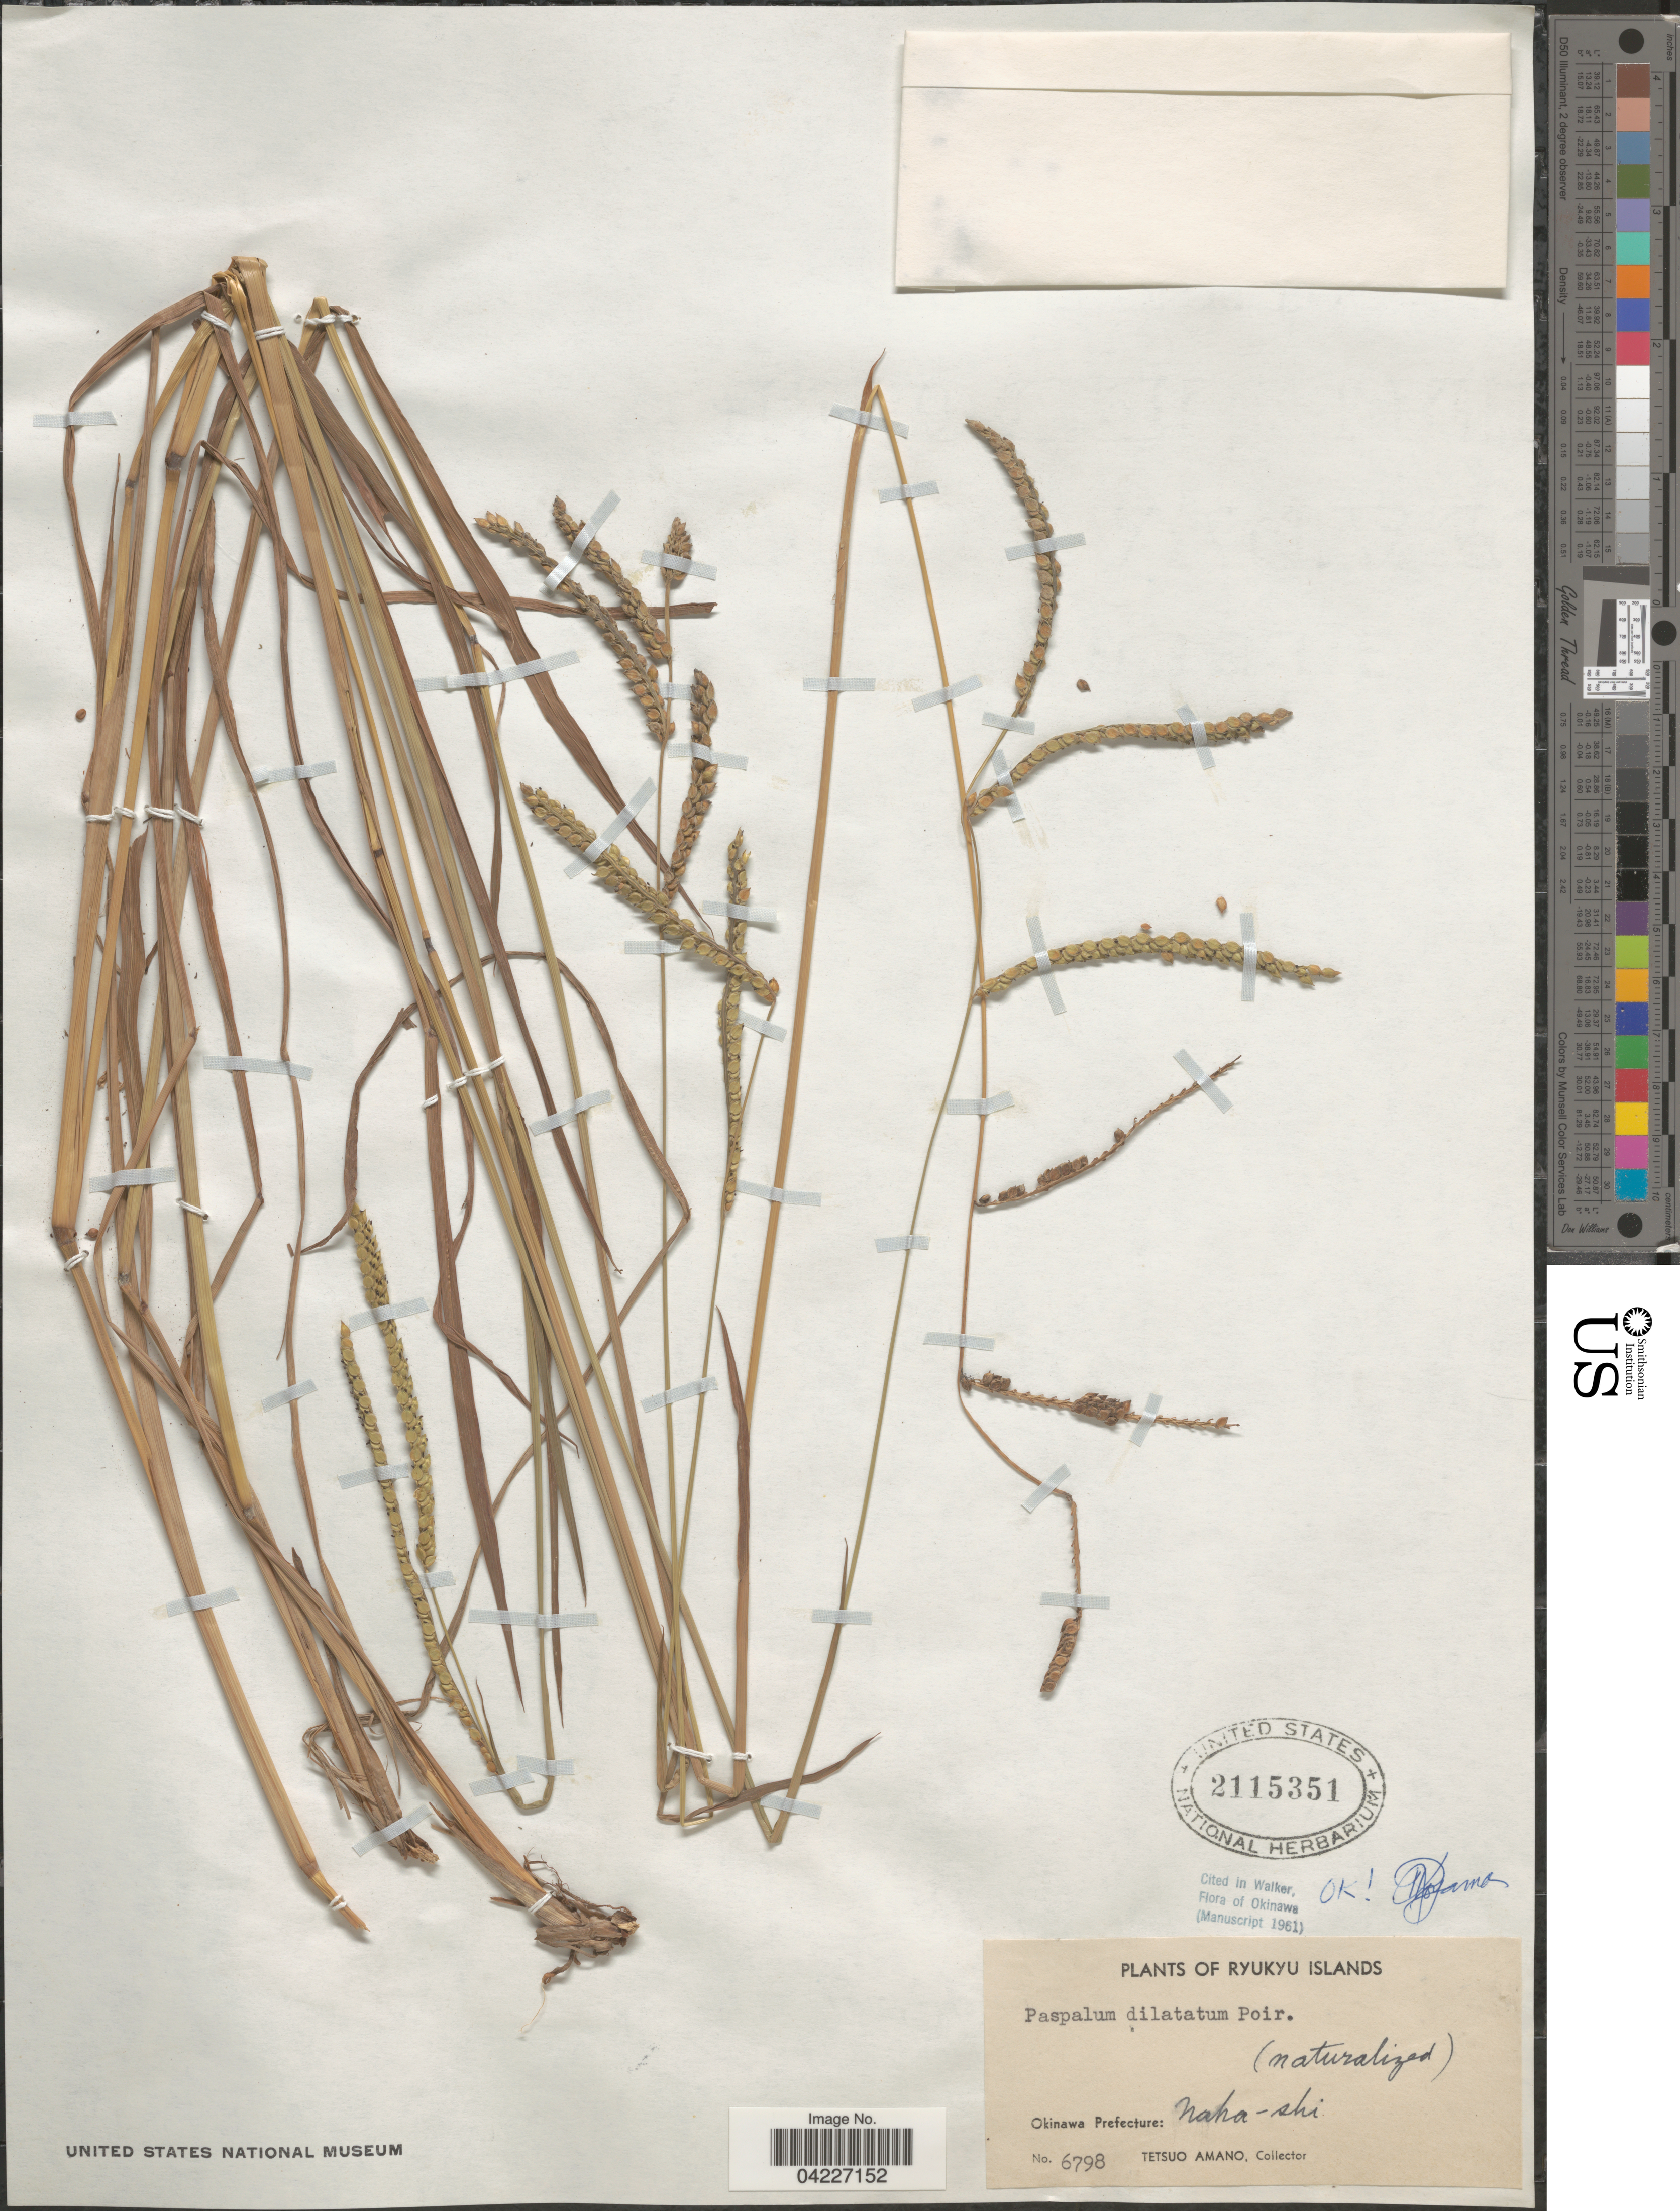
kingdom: Plantae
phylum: Tracheophyta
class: Liliopsida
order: Poales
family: Poaceae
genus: Paspalum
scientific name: Paspalum dilatatum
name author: Poir.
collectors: T. Amano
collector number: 6798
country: Japan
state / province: Okinawa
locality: Ryukyu Islands. Okinawa Prefecture: Naha-shi.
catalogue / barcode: US 2115351